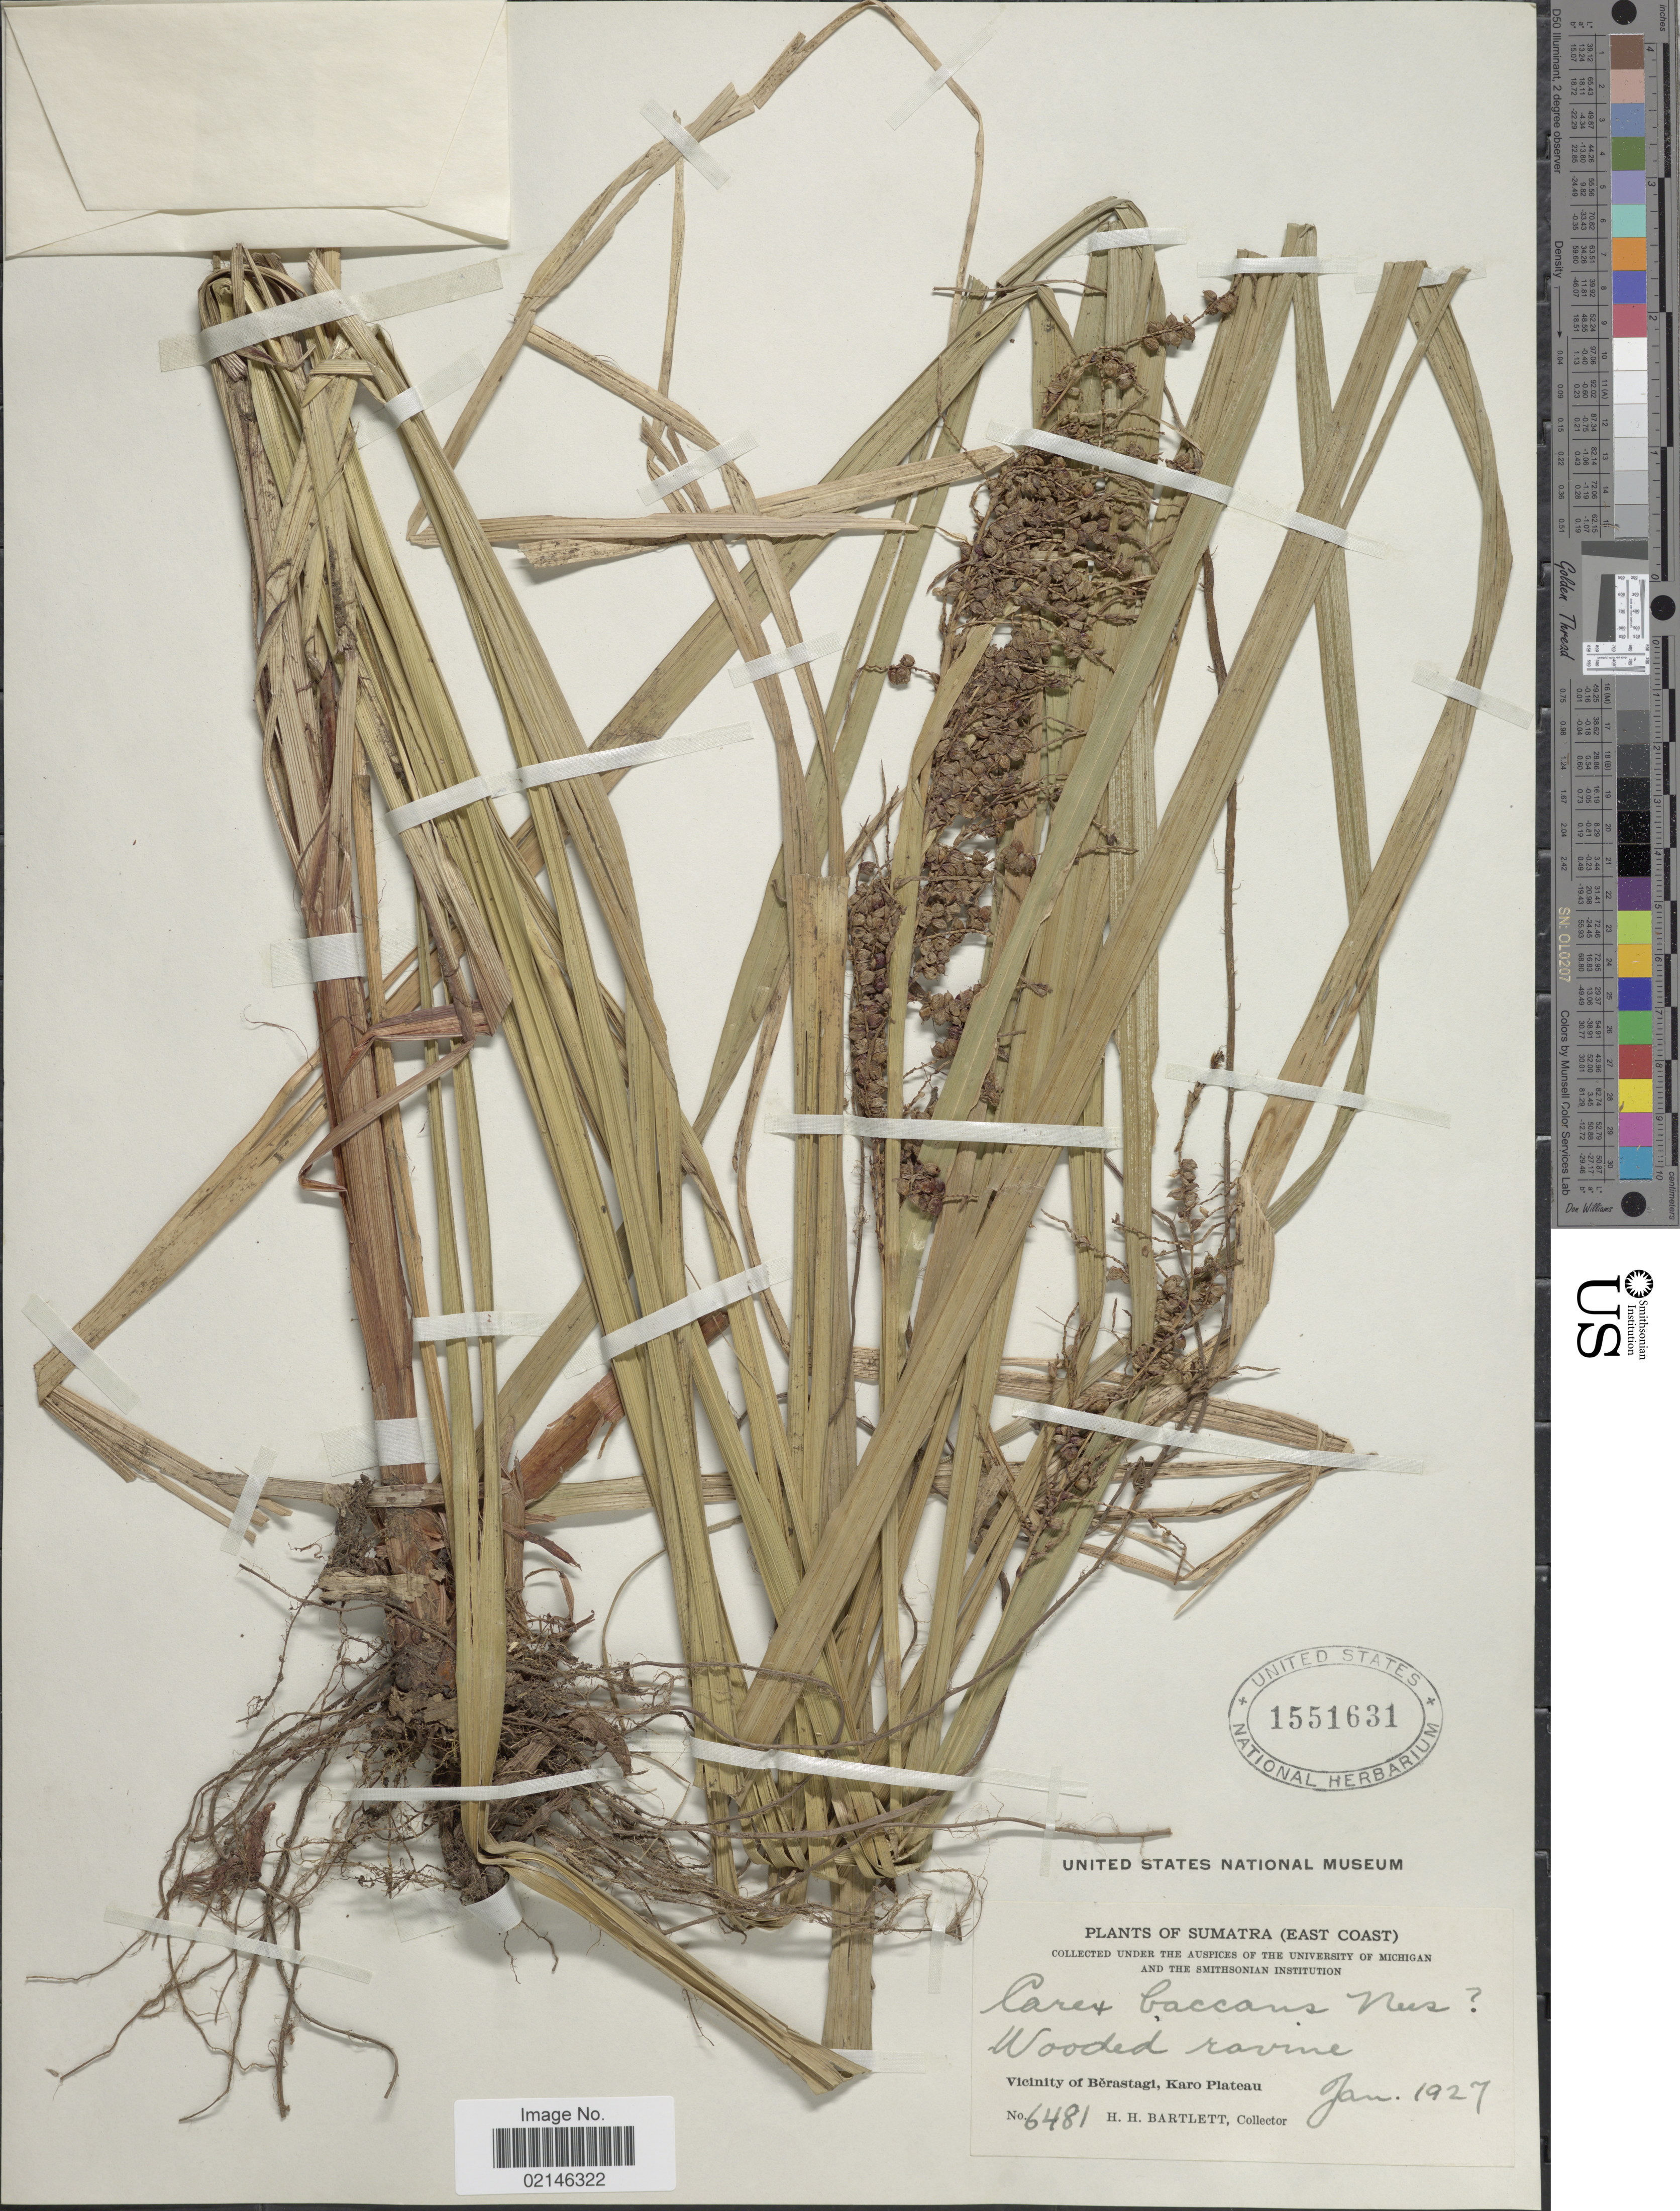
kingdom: Plantae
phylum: Tracheophyta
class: Liliopsida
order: Poales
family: Cyperaceae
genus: Carex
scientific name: Carex baccans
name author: Nees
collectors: H. H. Bartlett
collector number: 6481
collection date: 1927-01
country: Indonesia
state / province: Sumatra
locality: Sumatra (East Coast). Vicinity of Berastagi, Karo Plateau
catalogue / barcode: US 1551631